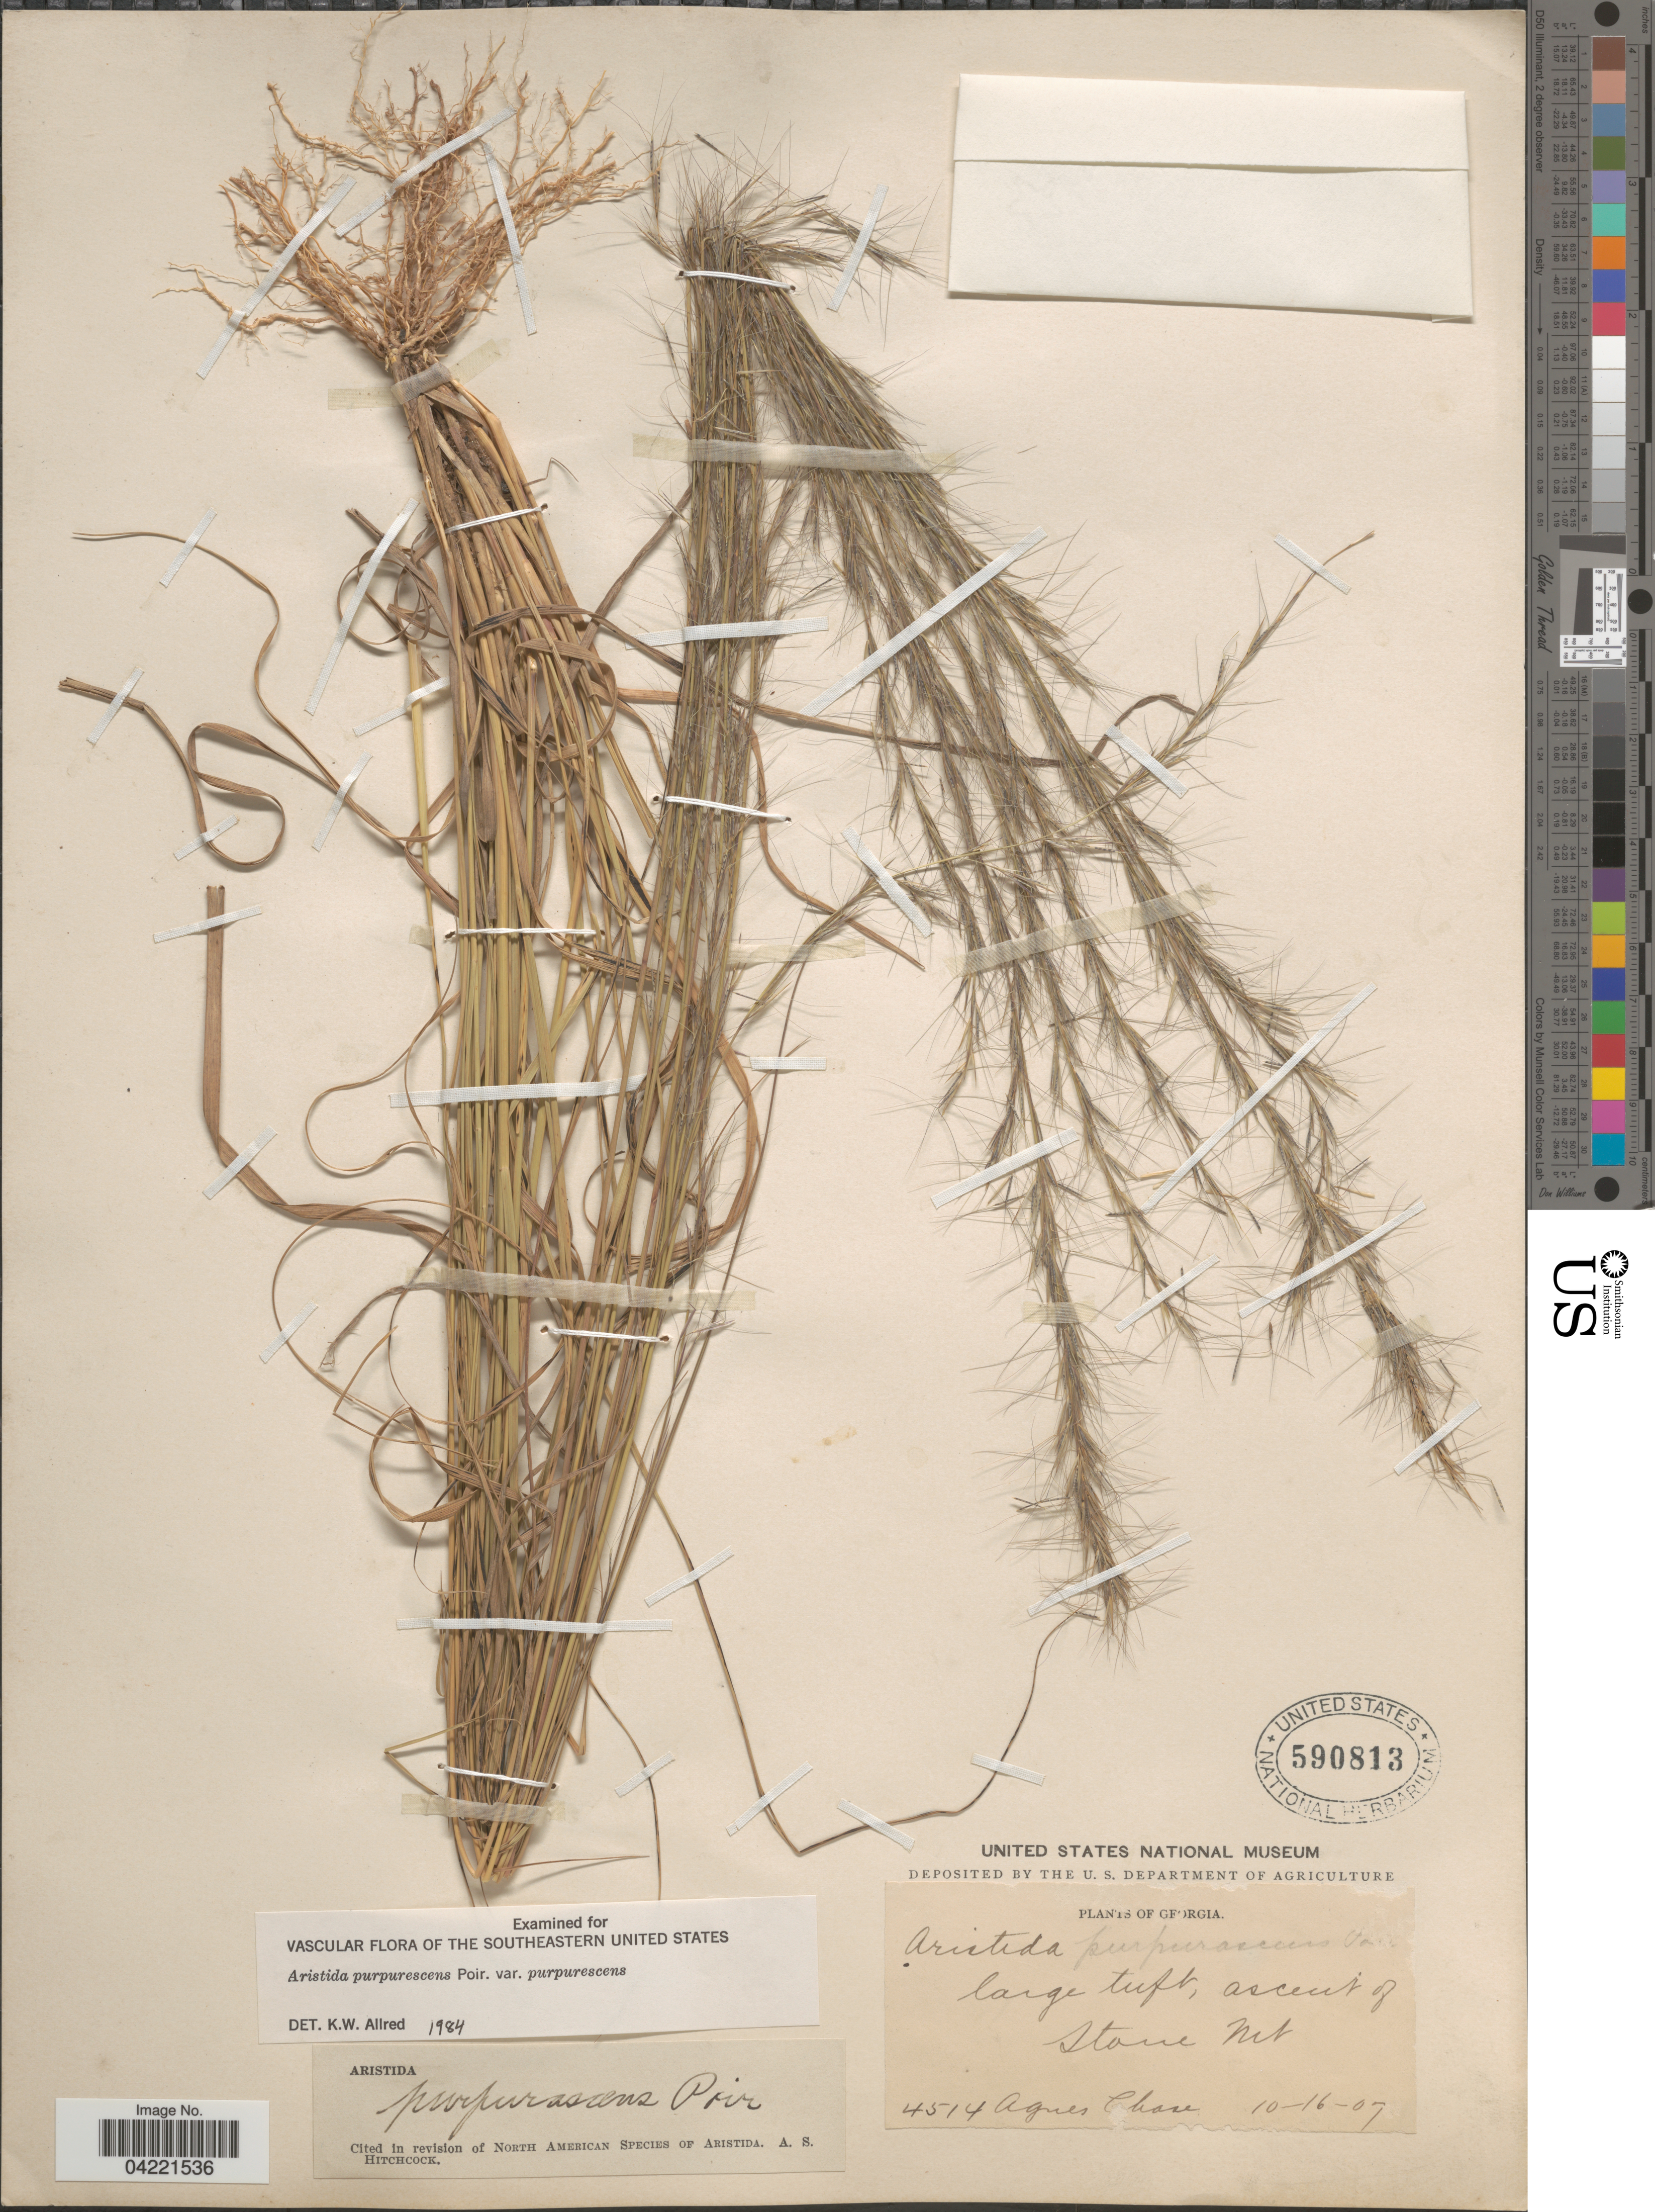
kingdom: Plantae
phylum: Tracheophyta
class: Liliopsida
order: Poales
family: Poaceae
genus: Aristida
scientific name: Aristida purpurascens var. purpurescens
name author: Poir.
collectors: A. Chase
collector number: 4514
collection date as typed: Transcribed d/m/y: 16/10/7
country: United States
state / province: Georgia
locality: Stone Mt.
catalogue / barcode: US 590813